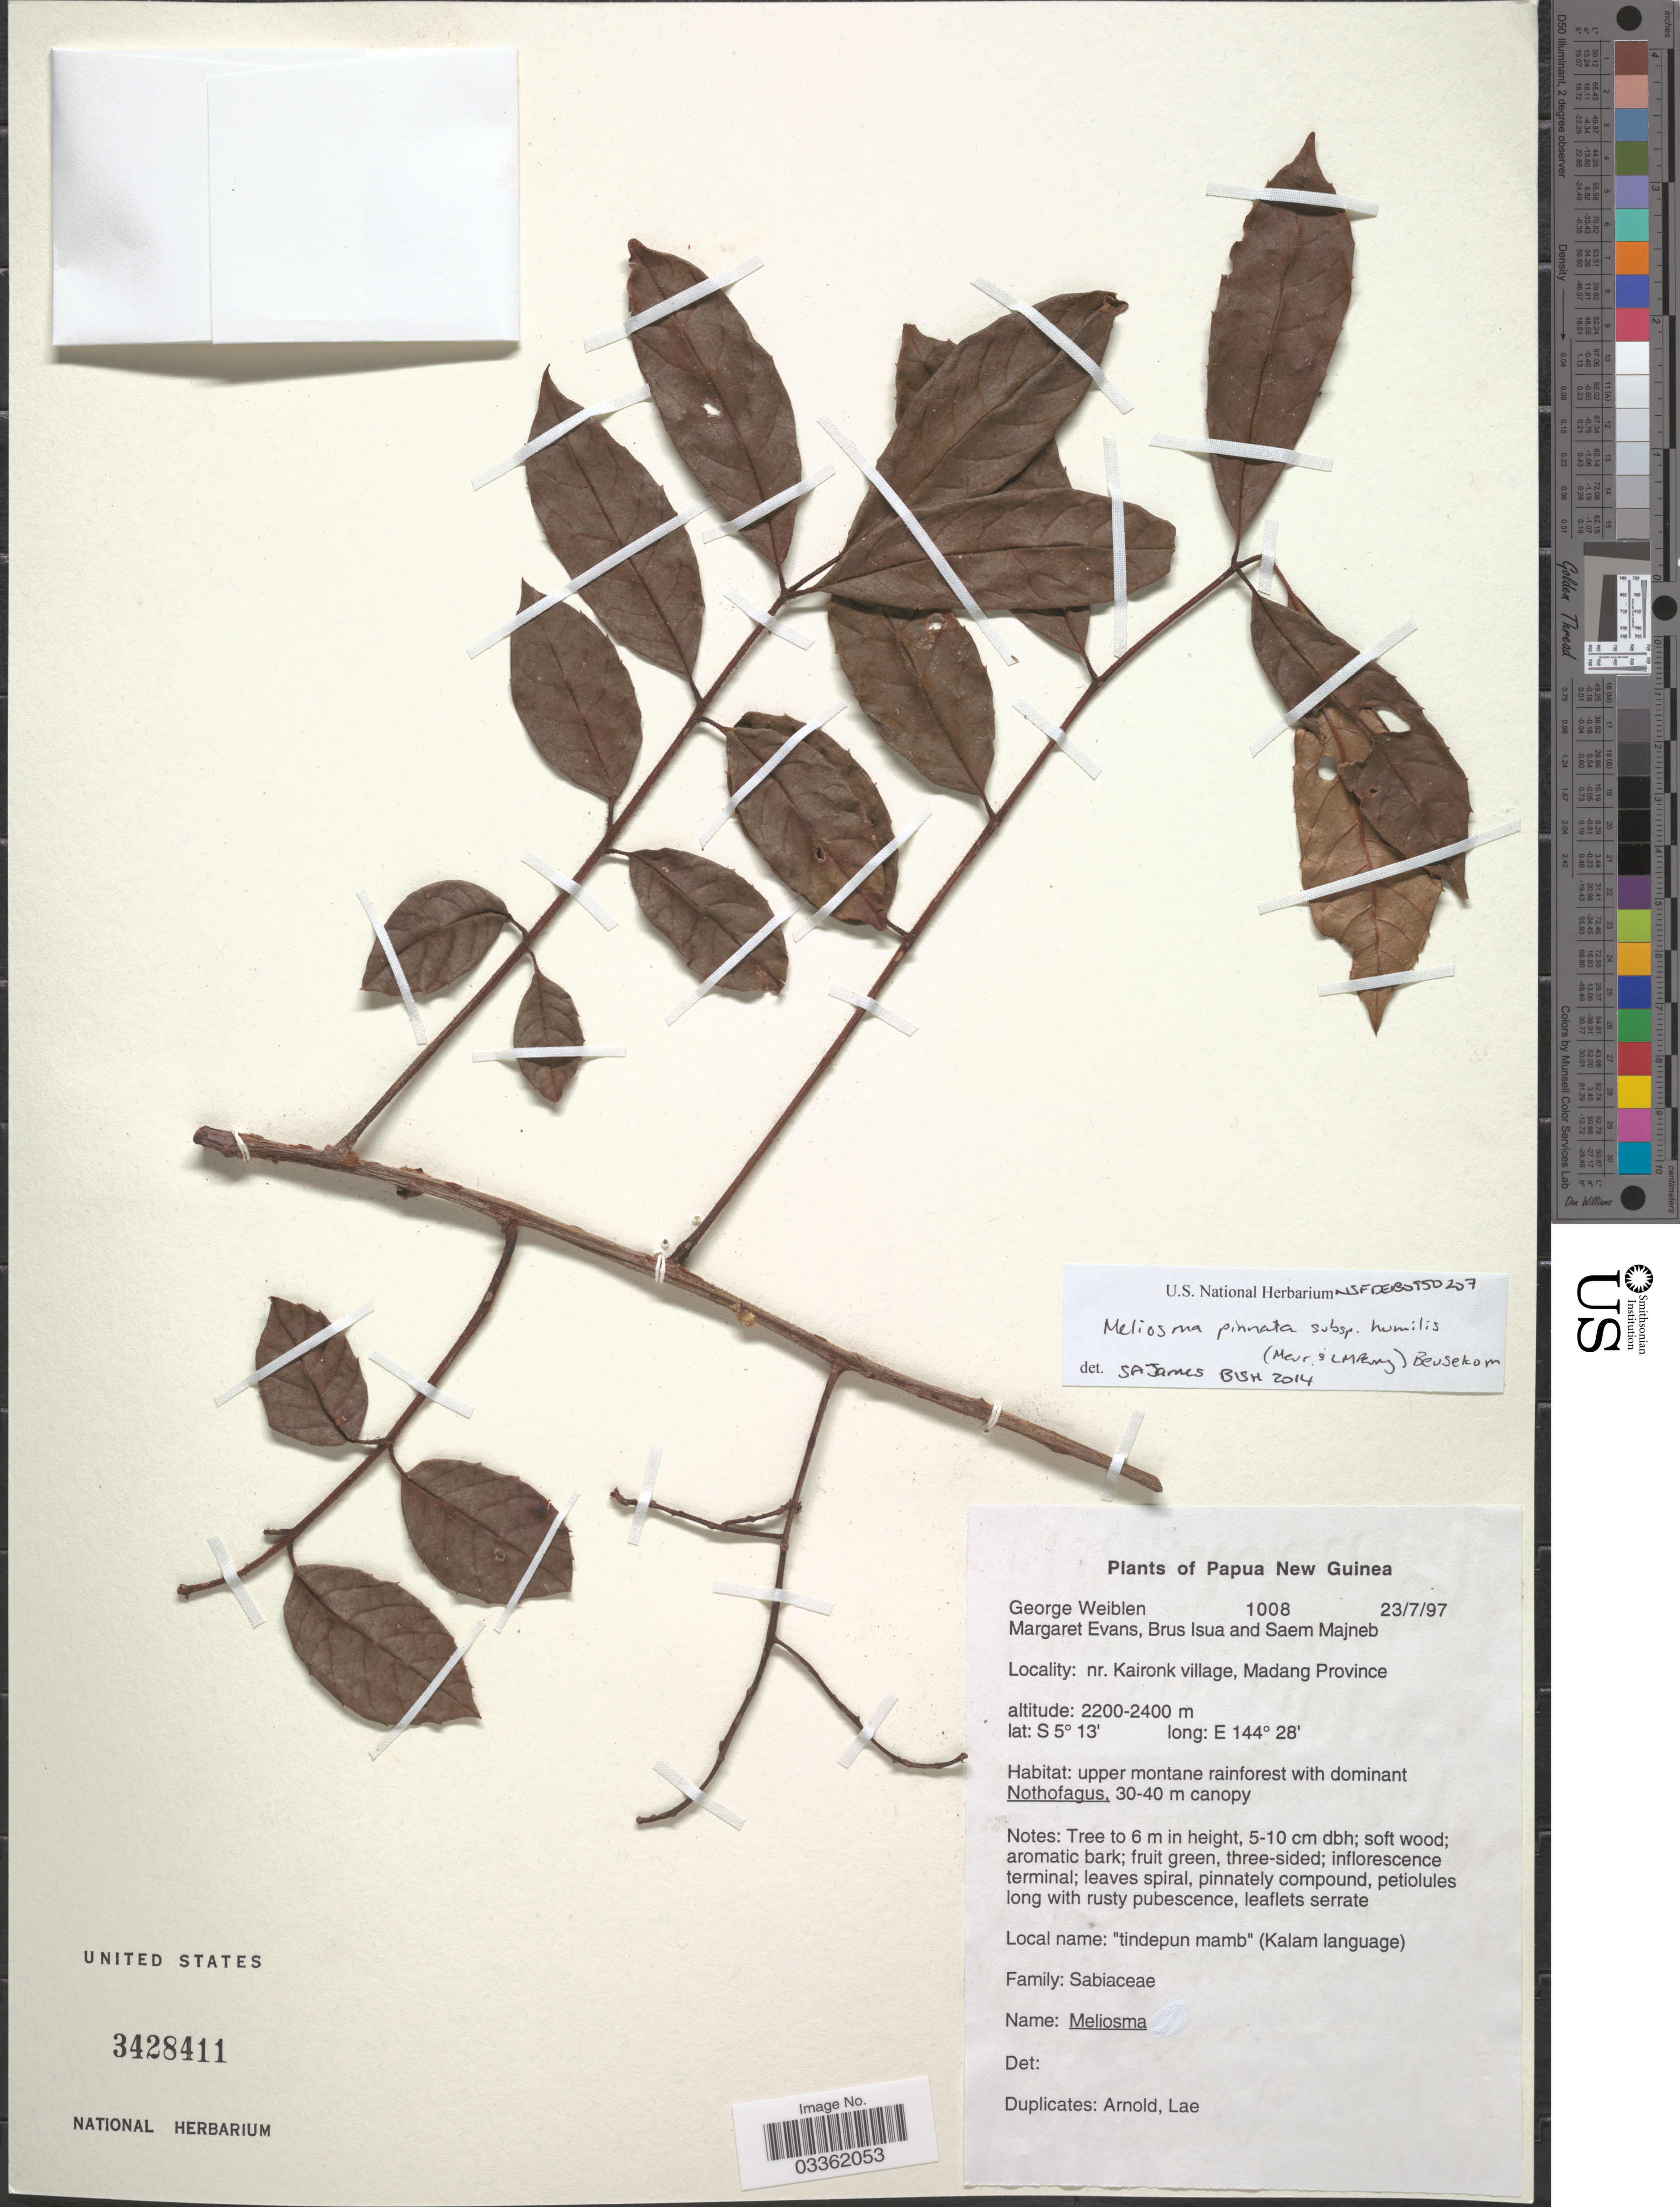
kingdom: Plantae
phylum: Tracheophyta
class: Magnoliopsida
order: Proteales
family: Sabiaceae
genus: Meliosma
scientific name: Meliosma pinnata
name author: Maxim.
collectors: G. D. Weiblen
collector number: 1008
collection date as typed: Transcribed d/m/y: 23/7/97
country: Papua New Guinea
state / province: Madang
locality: Nr. Kaironk village.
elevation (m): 2200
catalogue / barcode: US 3428411